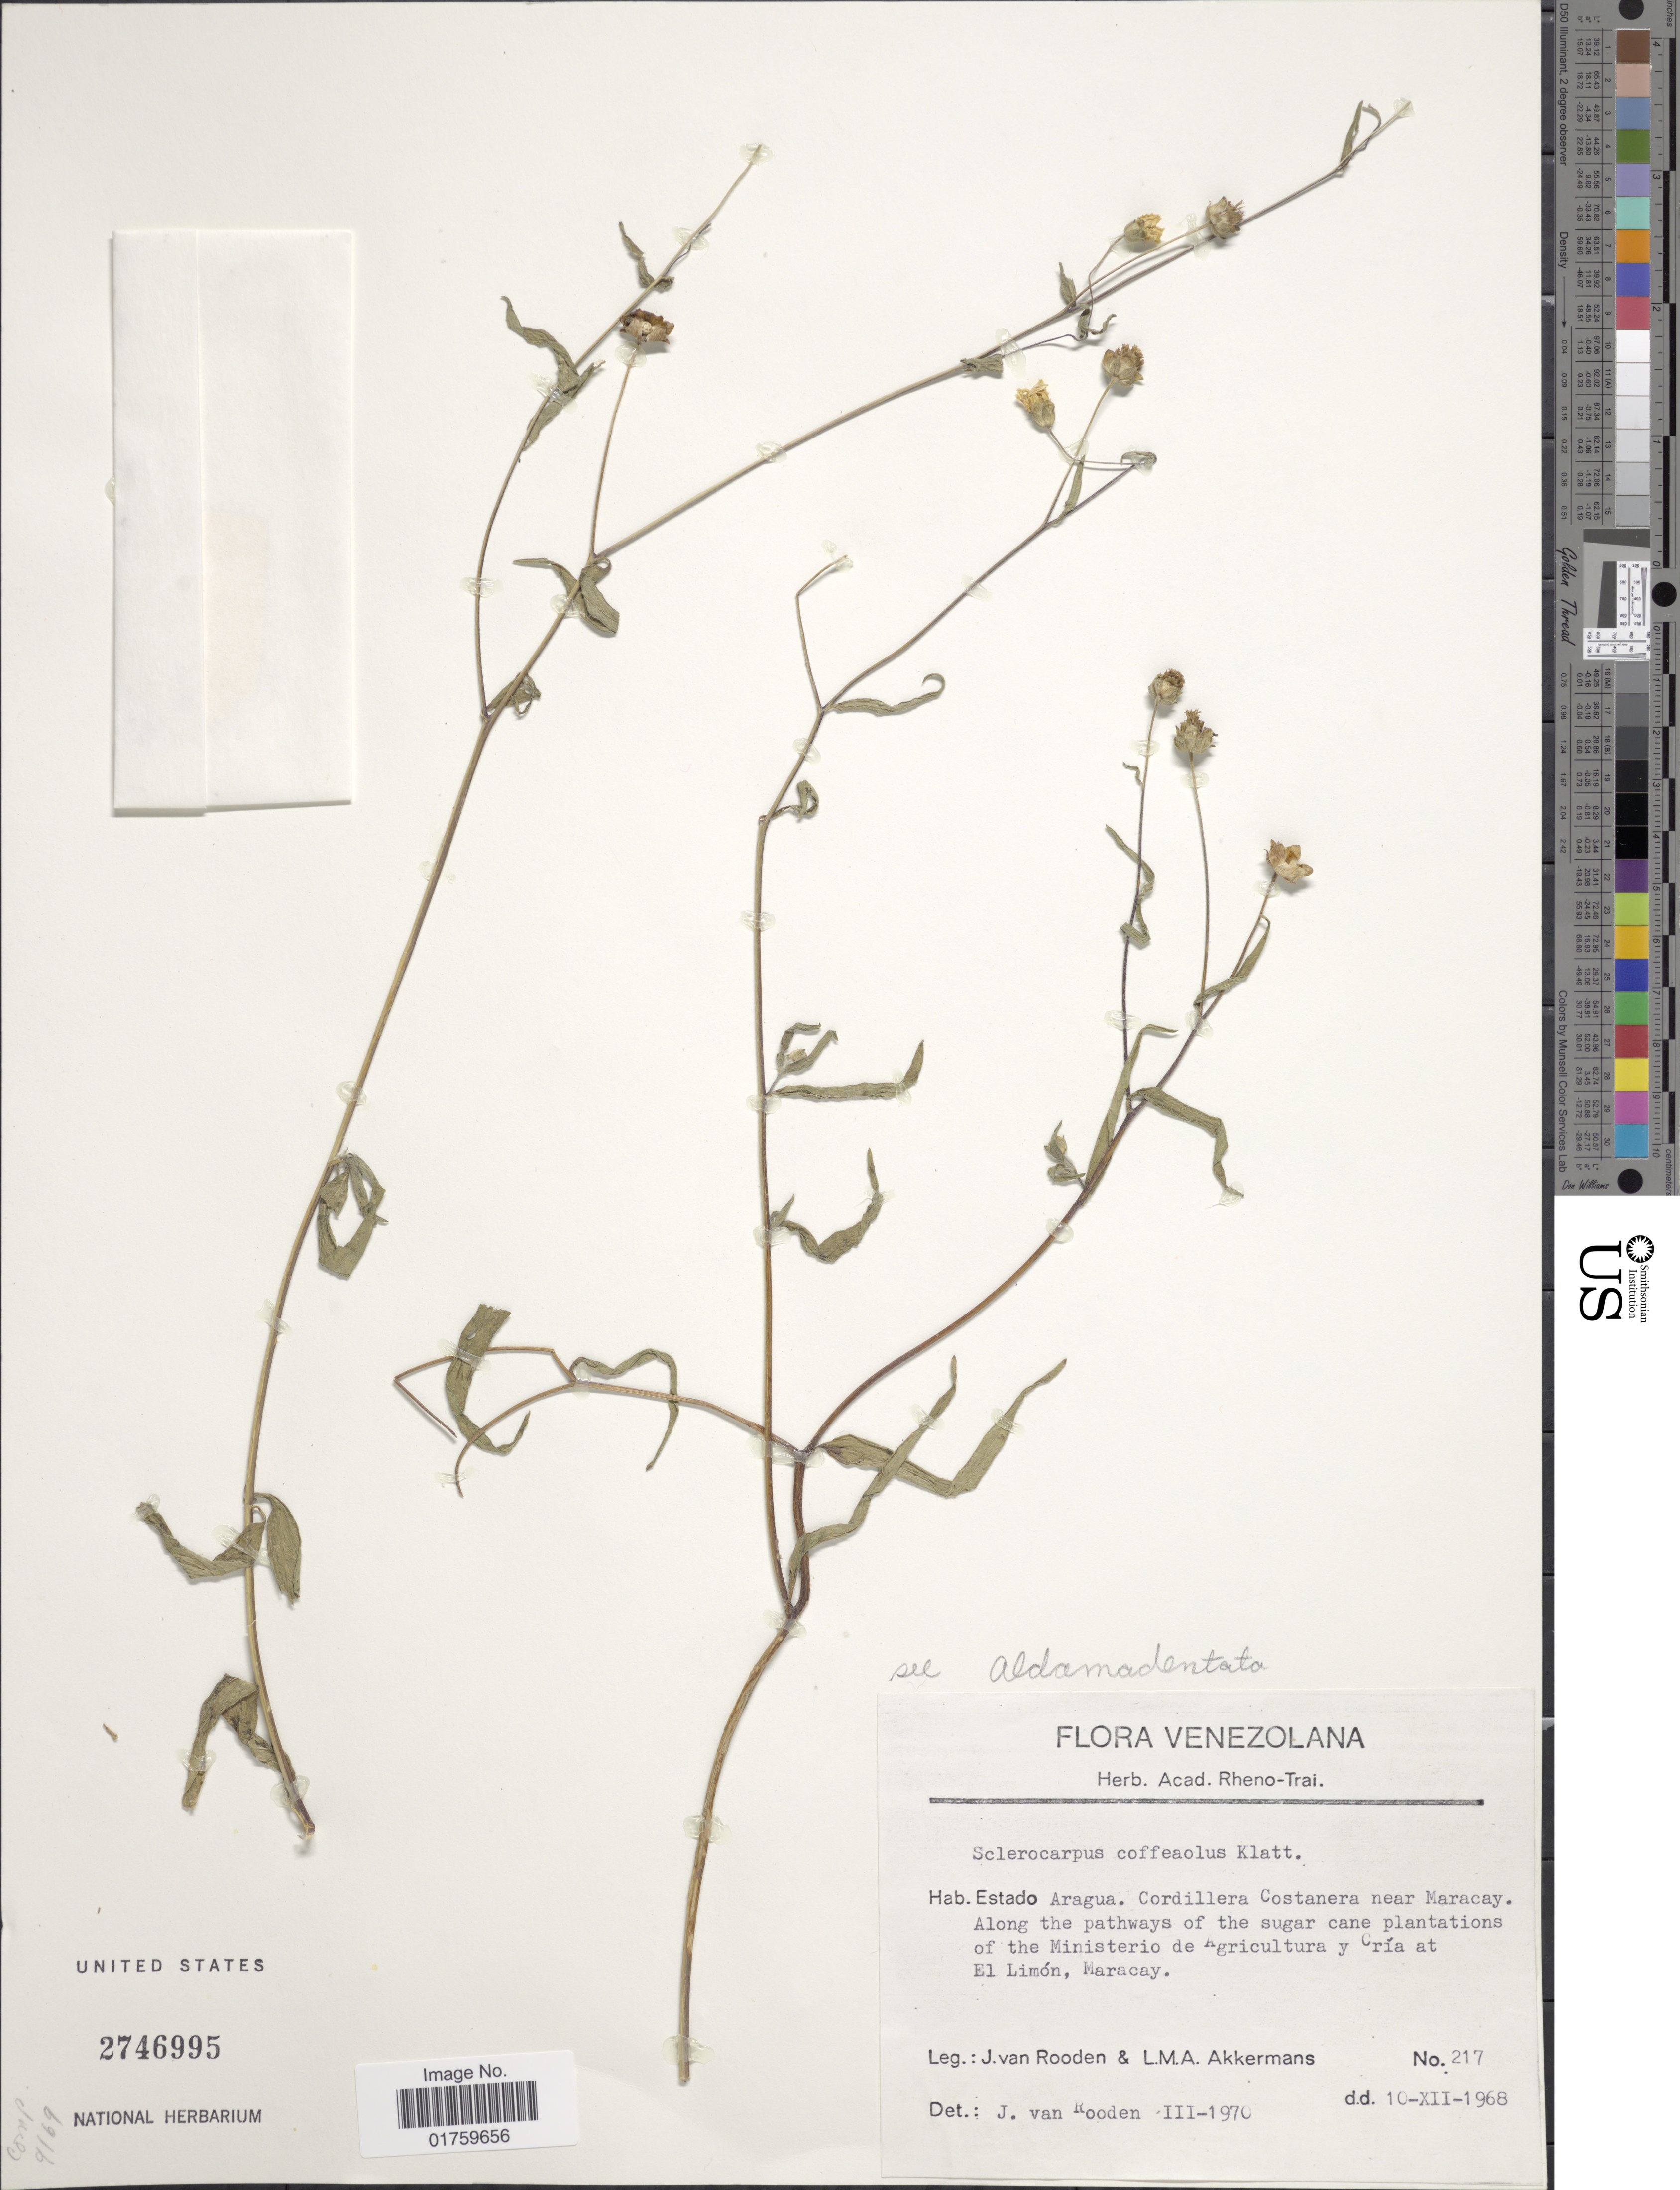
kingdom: Plantae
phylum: Tracheophyta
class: Magnoliopsida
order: Asterales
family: Asteraceae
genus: Aldama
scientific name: Aldama dentata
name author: La Llave ex La Llave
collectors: J. Van Rooden & L. M. Akkermans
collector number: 217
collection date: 1968-12-10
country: Venezuela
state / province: Aragua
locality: Cordillera Costanera near Maracay, along the pathways of the sugar cane plantations of the Ministerio de Agricultura y Crisa at El Limon, Maracay.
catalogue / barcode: US 2746995